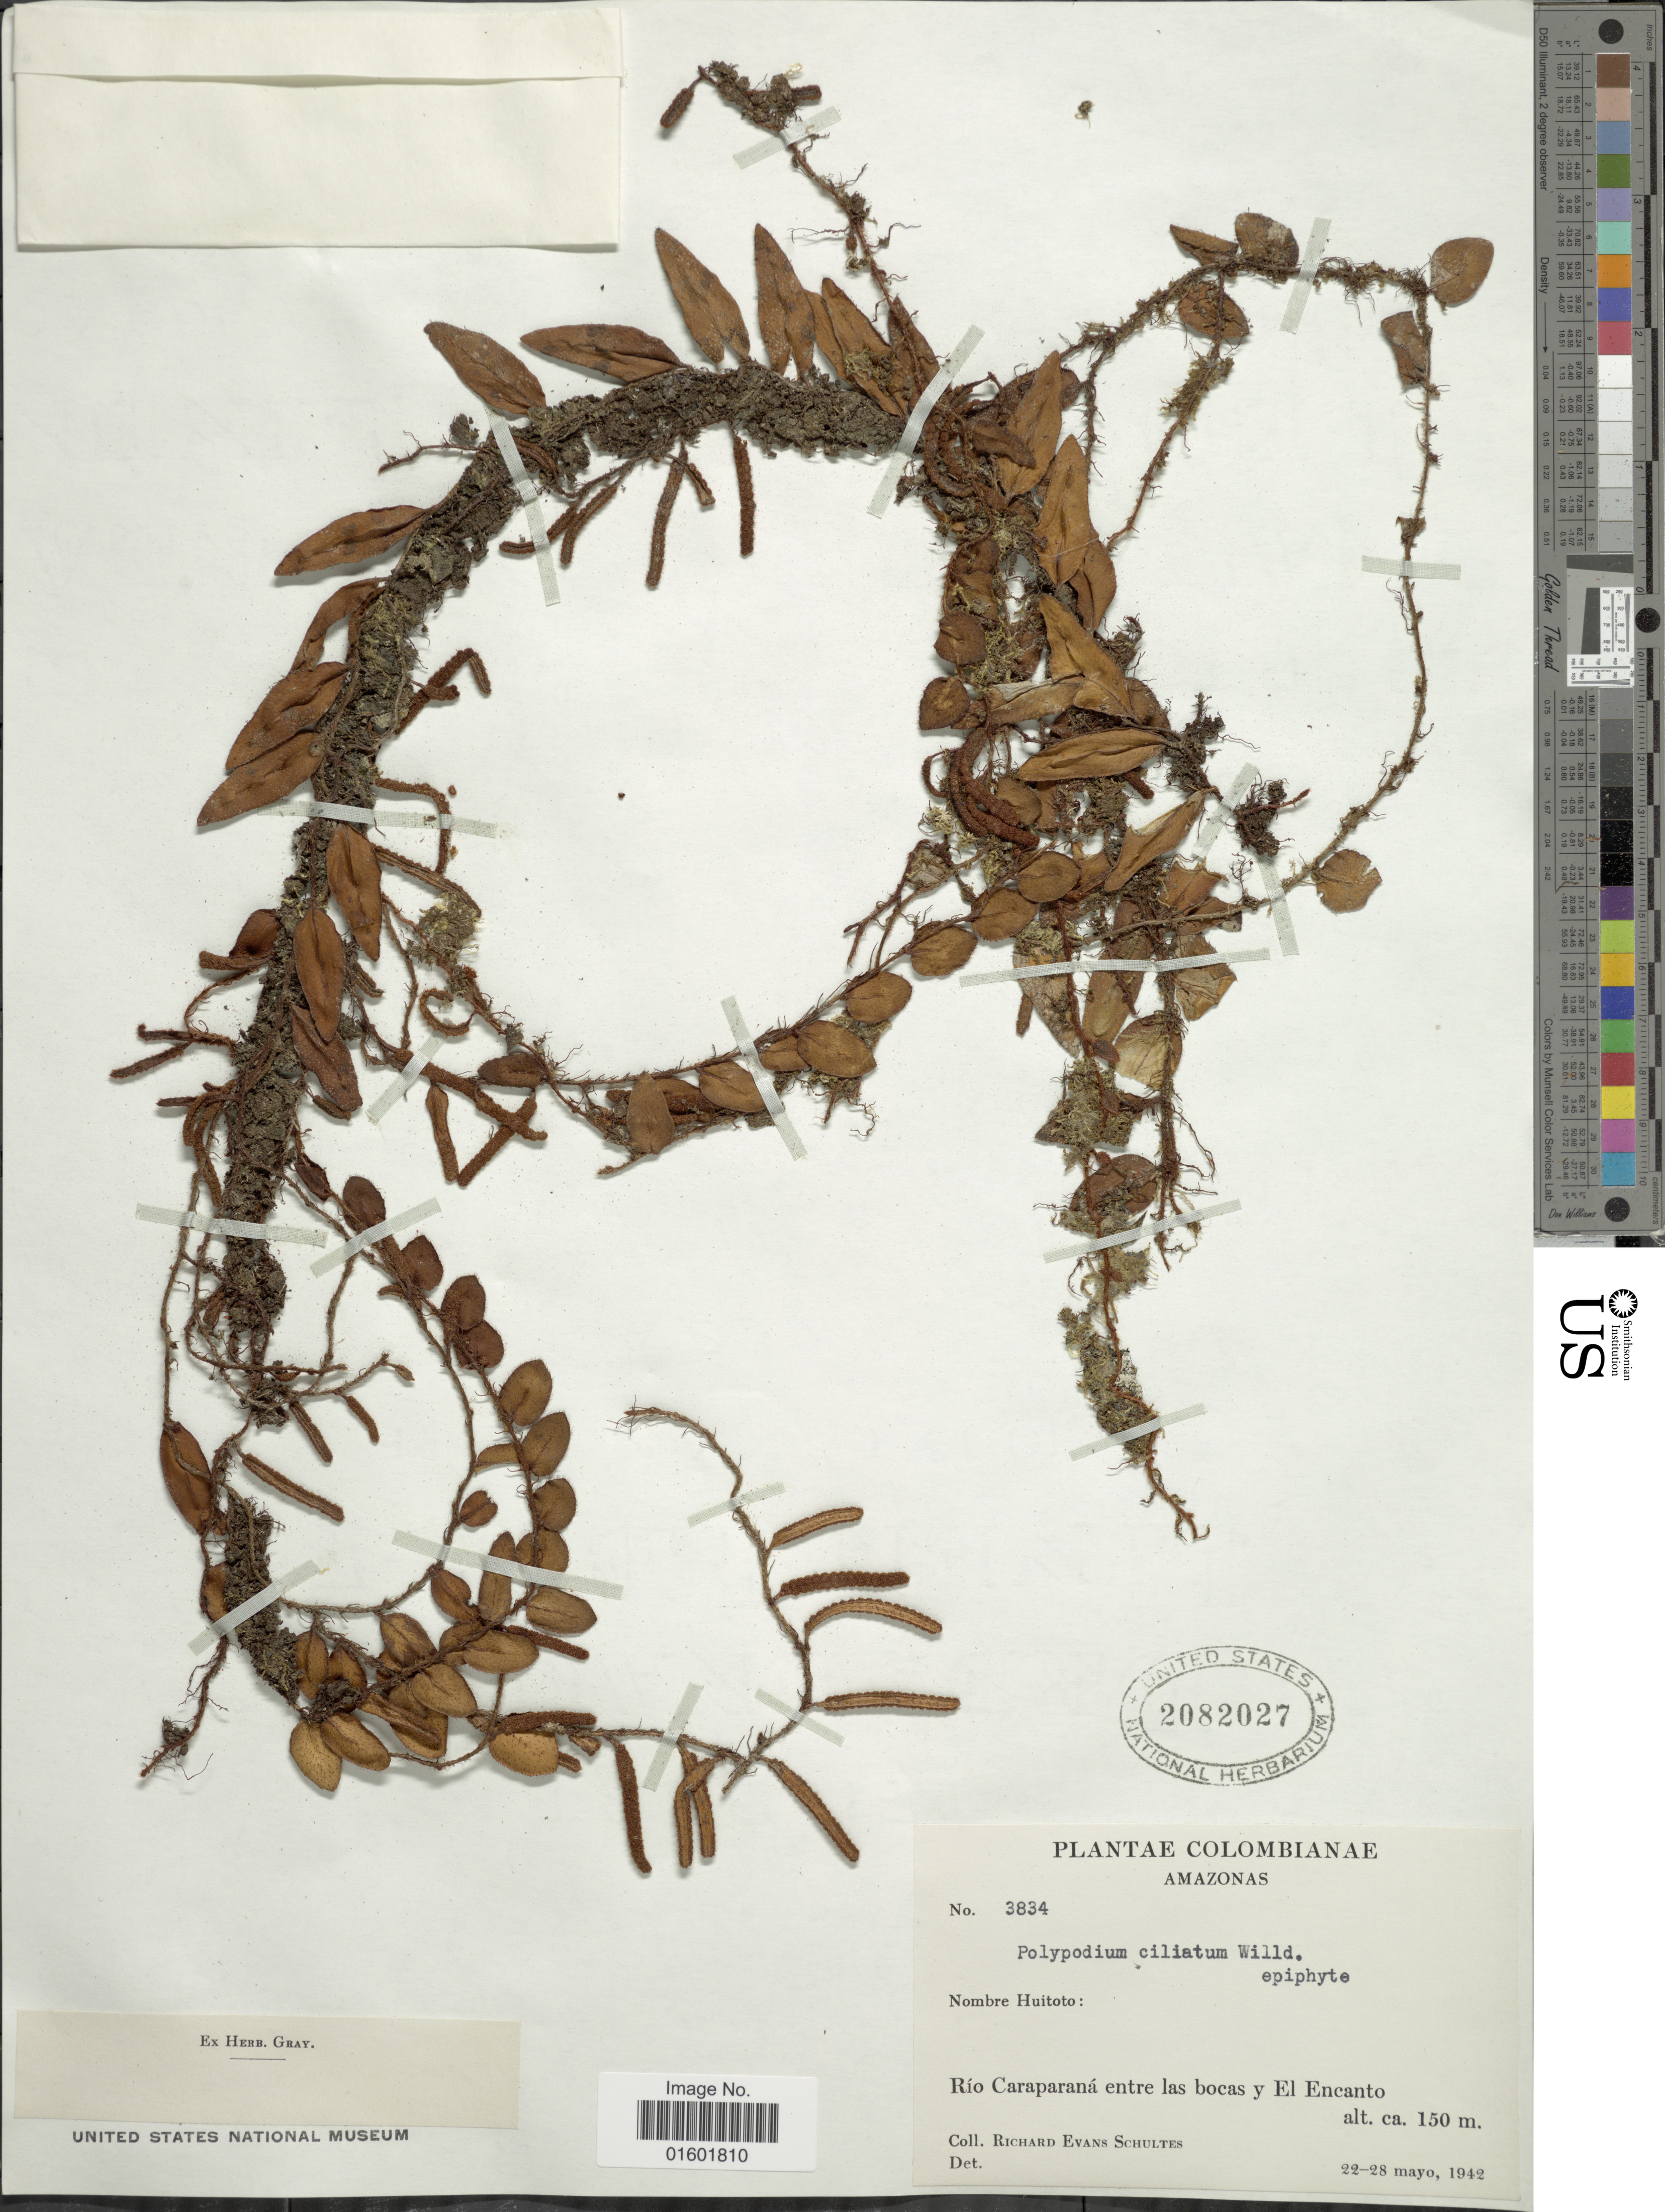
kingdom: Plantae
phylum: Tracheophyta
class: Polypodiopsida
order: Polypodiales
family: Polypodiaceae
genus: Microgramma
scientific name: Microgramma reptans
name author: (Cav.) A.R. Sm.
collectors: R. E. Schultes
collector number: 3834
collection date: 1942-05-22/1942-05-28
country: Colombia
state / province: Amazônas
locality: Nombre Huitoto: Rio Caraparana entre las bocas y El Encanto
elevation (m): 150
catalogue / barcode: US 2082027